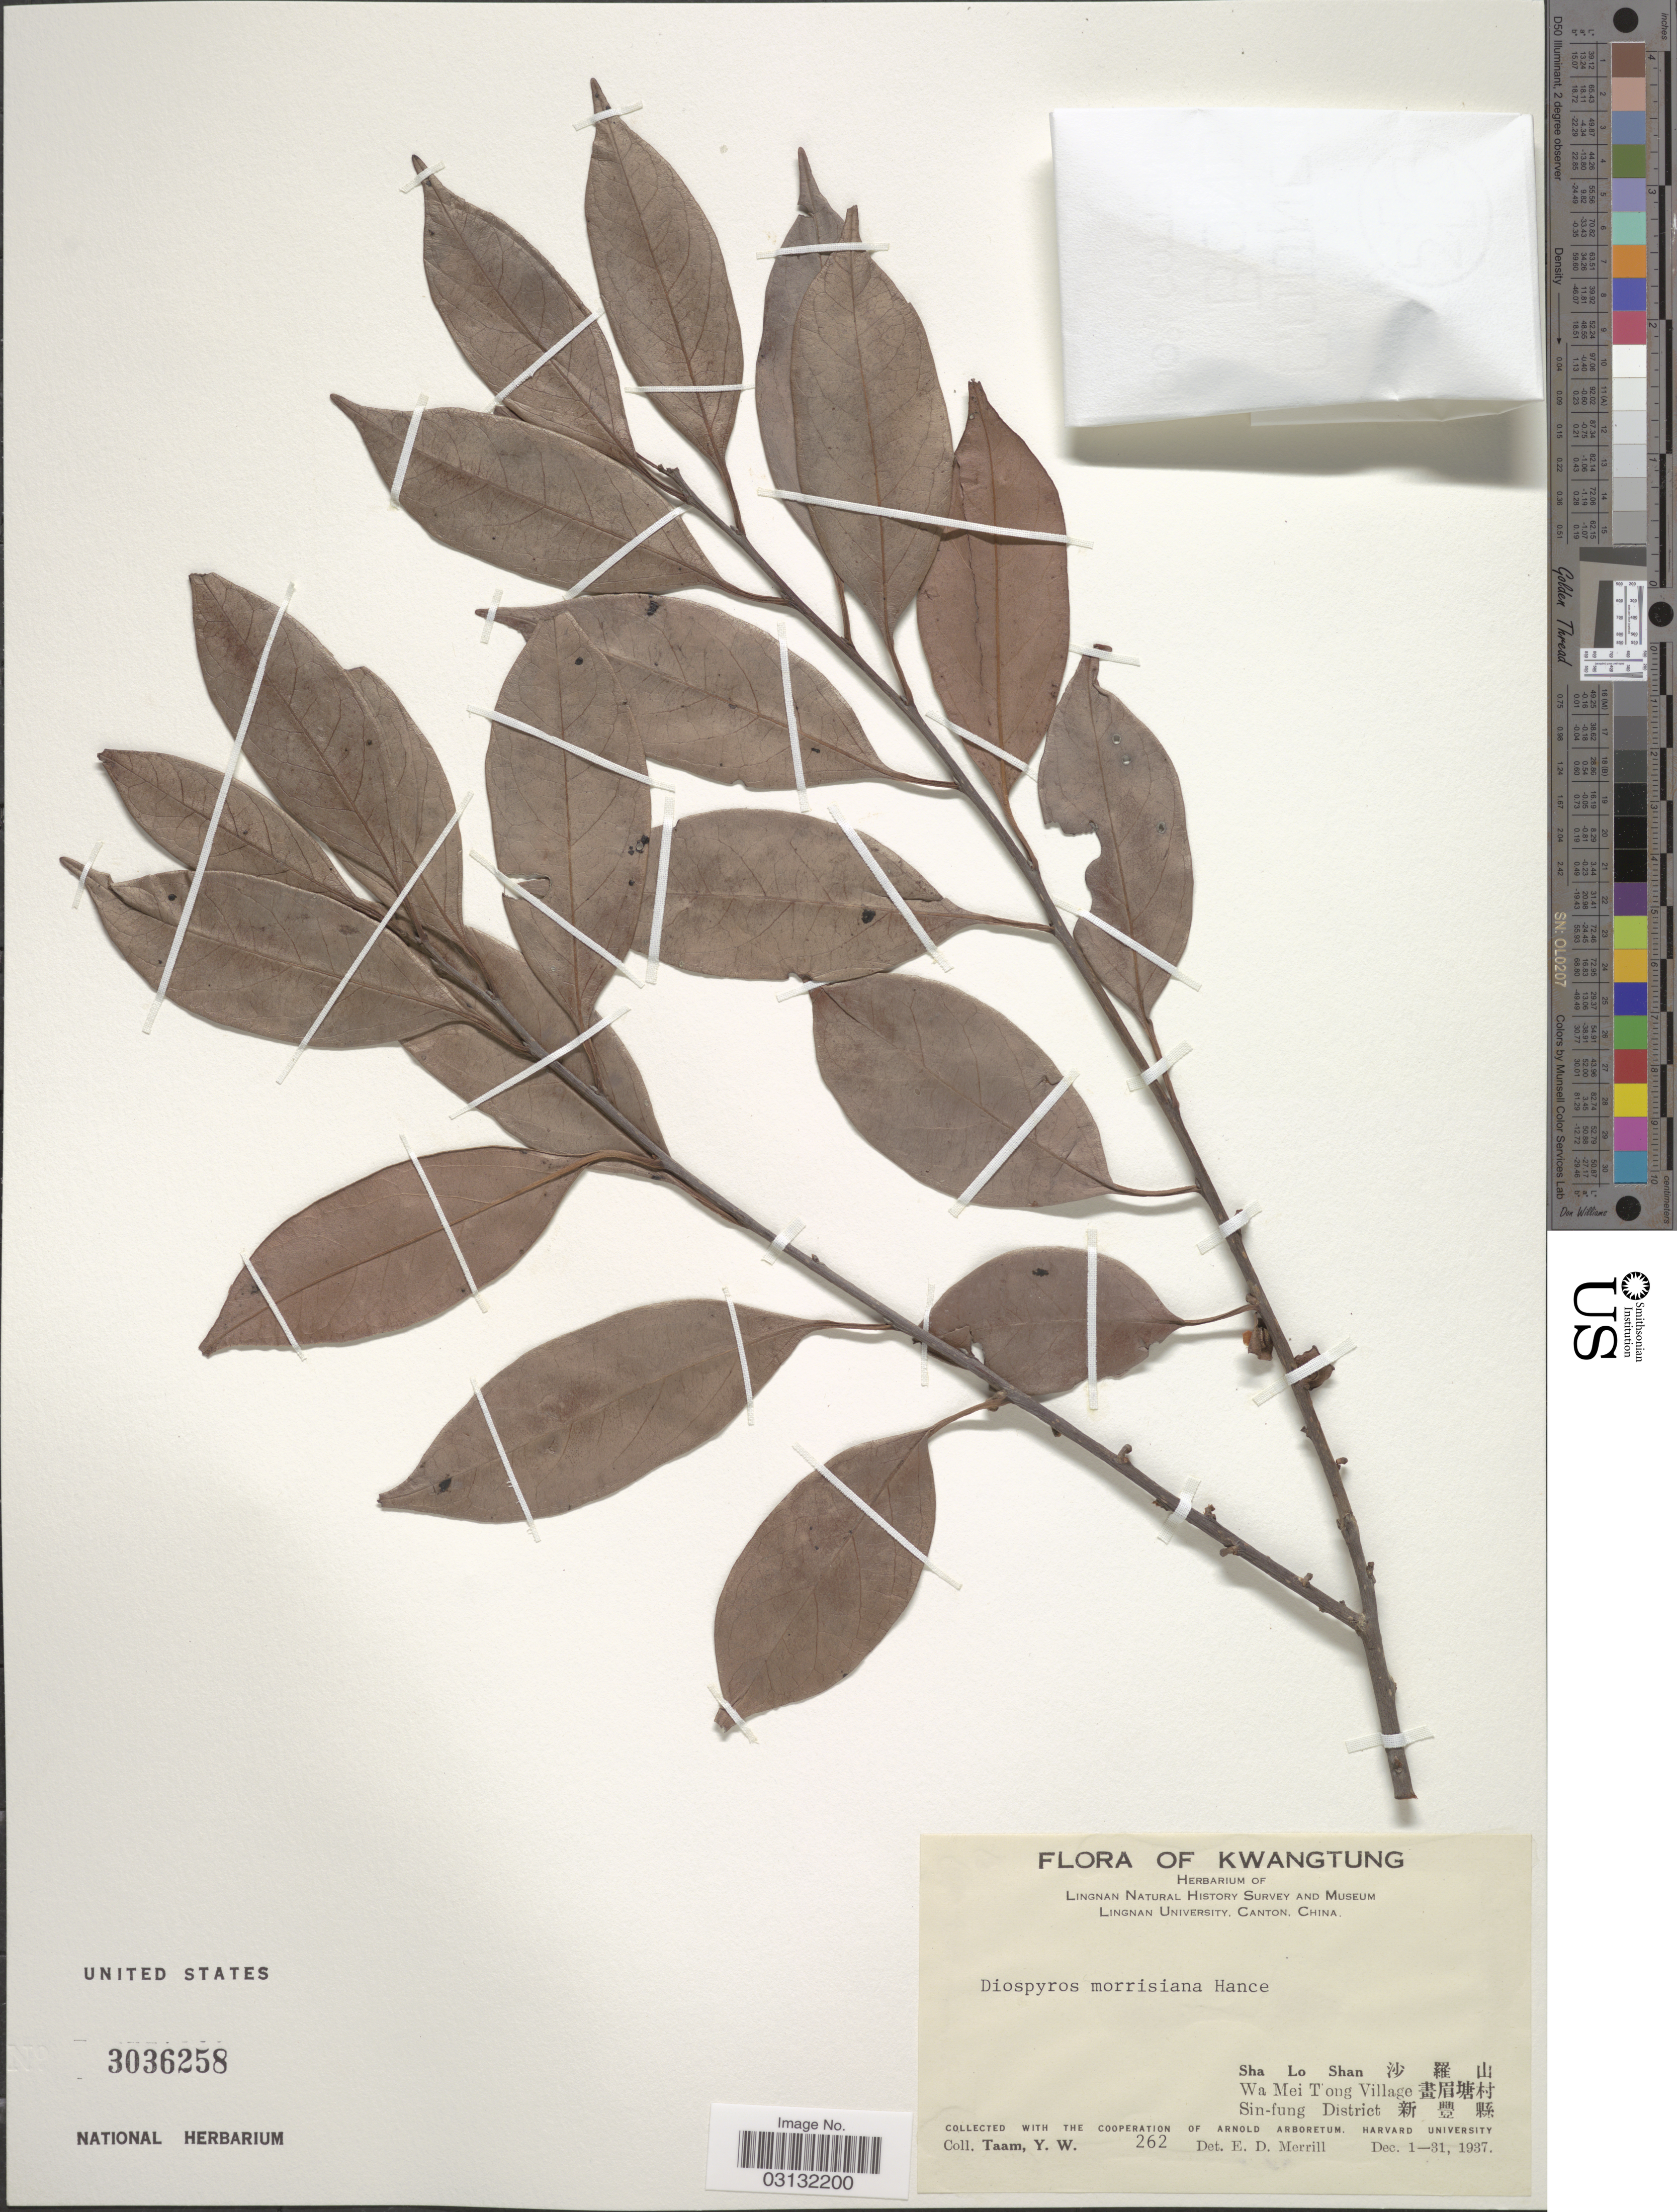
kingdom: Plantae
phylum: Tracheophyta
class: Magnoliopsida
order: Ericales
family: Ebenaceae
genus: Diospyros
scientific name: Diospyros morrisiana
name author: Hance in Walp.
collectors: Y. W. Taam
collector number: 262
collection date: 1937-12-01/1937-12-31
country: China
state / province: Guangdong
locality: Kwatung.Sha Lo Shan . Wa Mei T'ong Village Sin-fung District .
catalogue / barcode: US 3036258